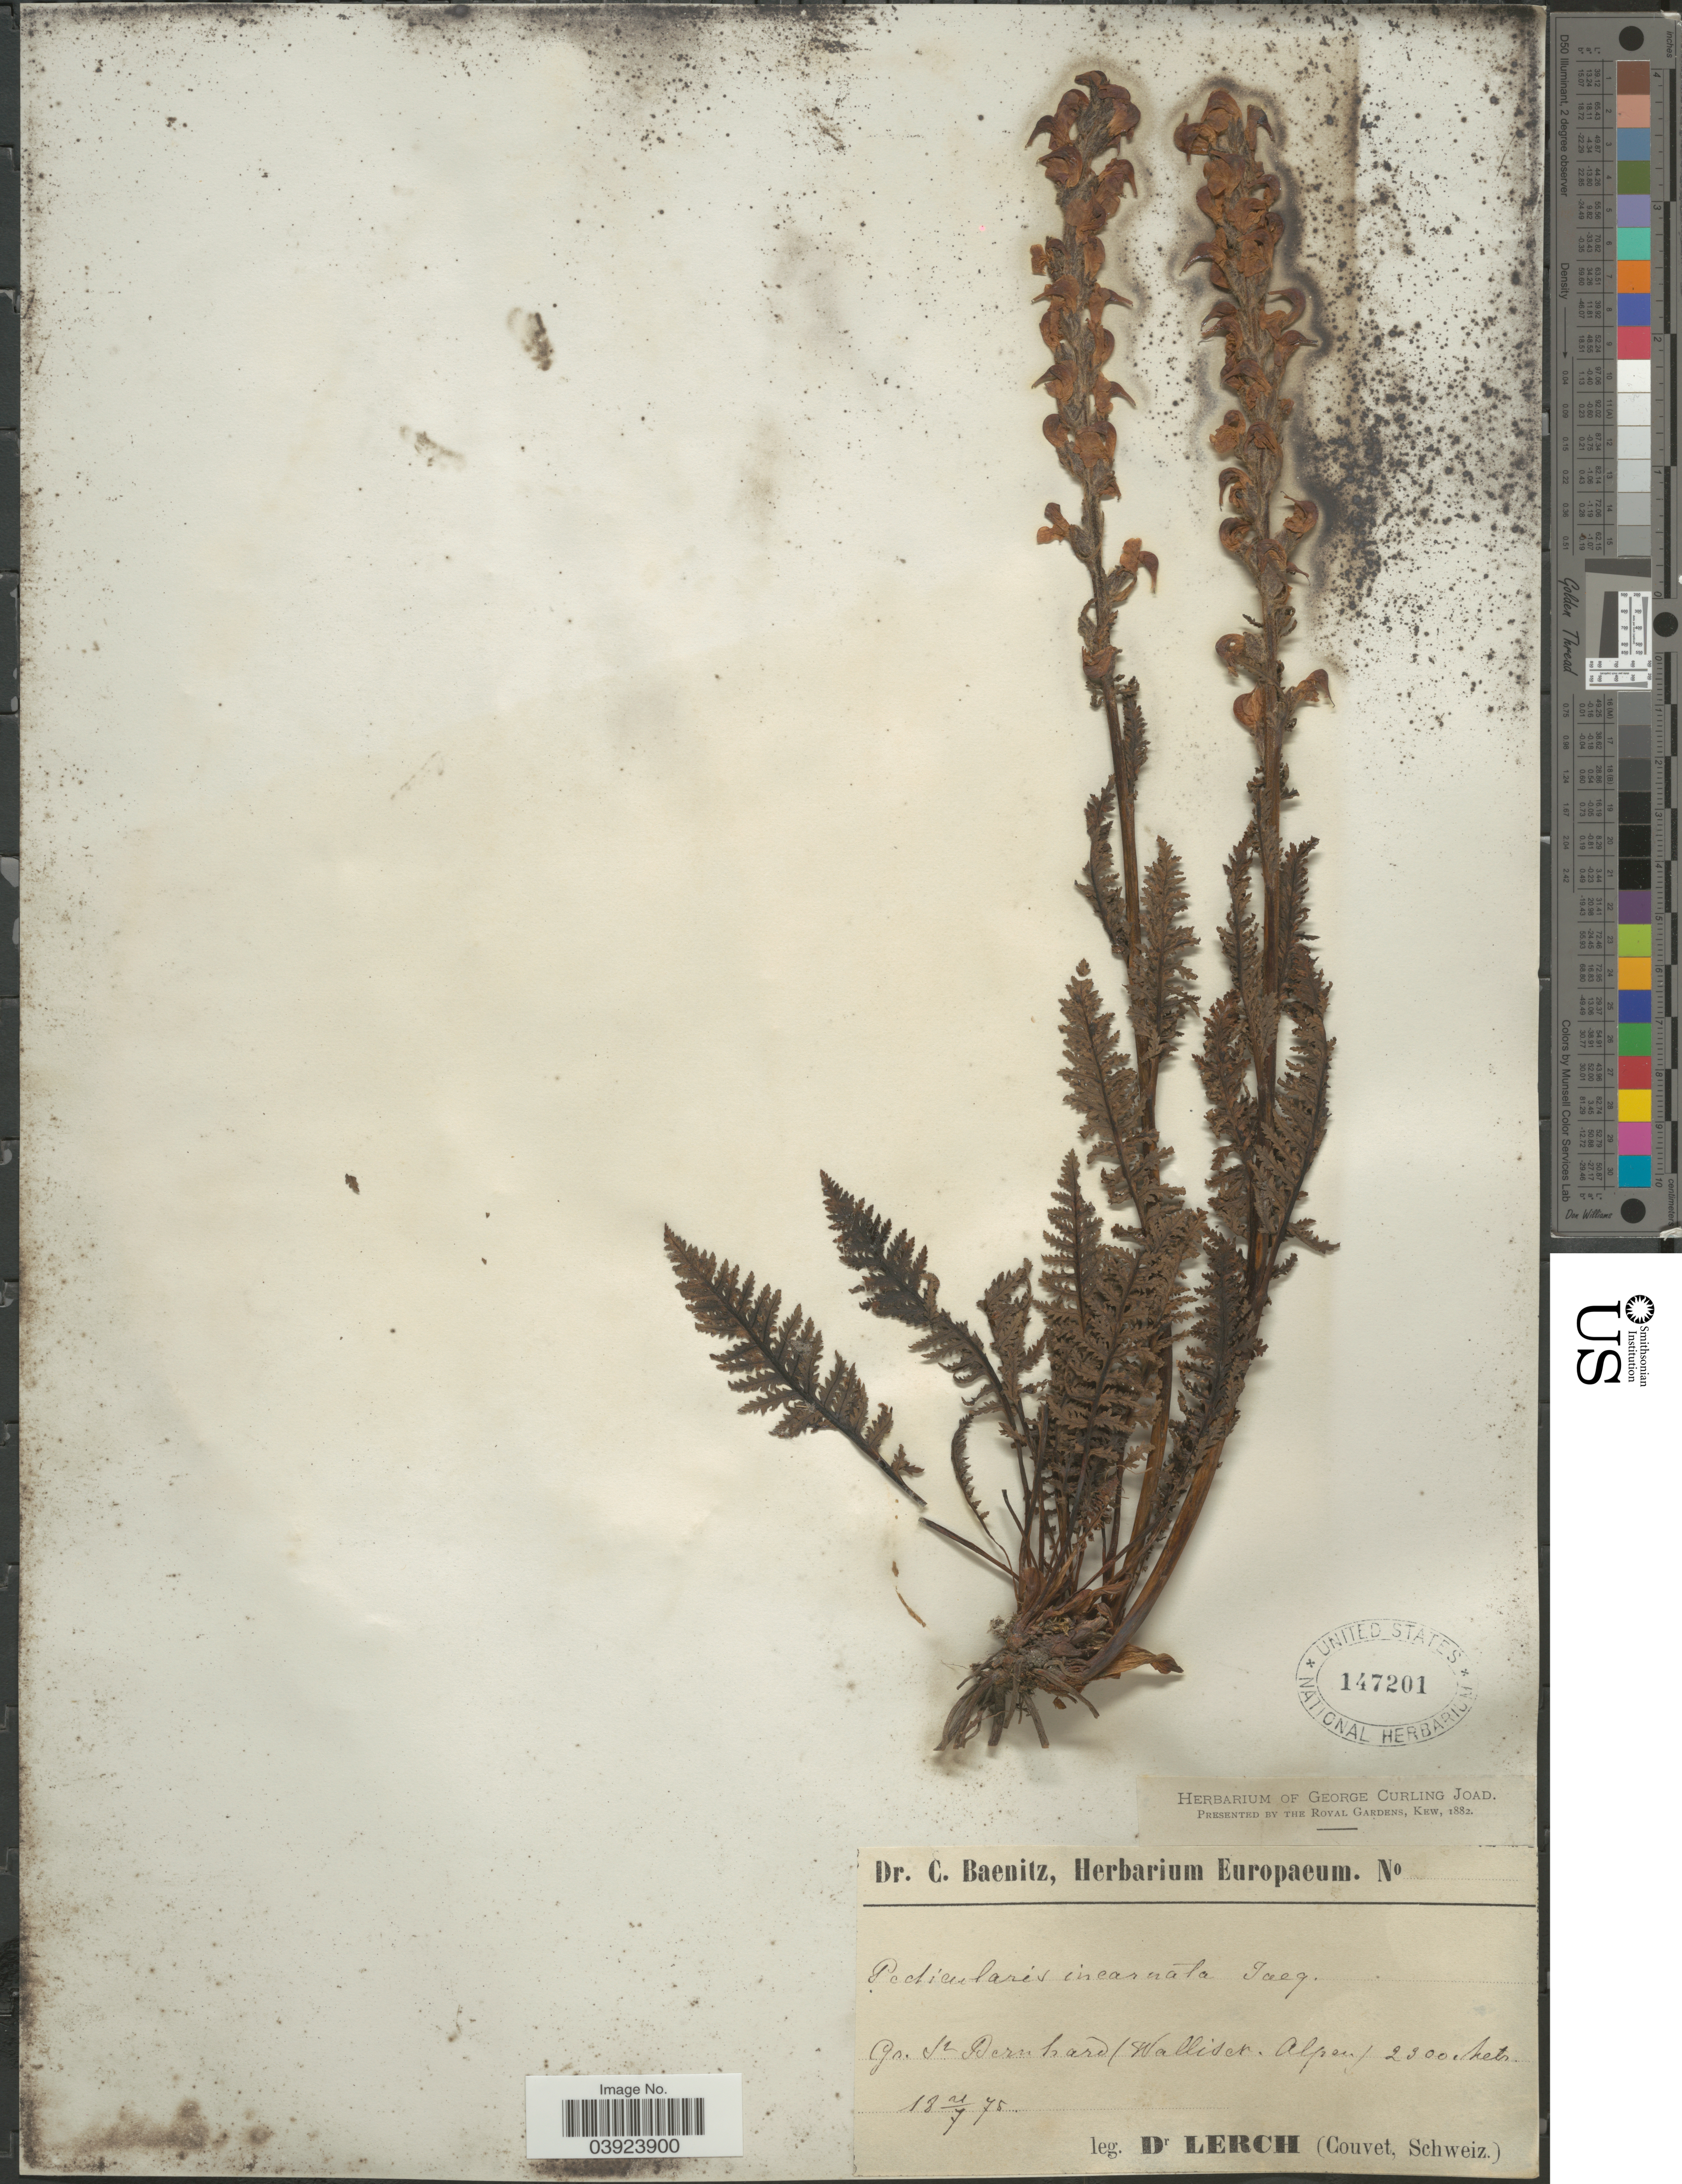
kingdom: Plantae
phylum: Tracheophyta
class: Magnoliopsida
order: Lamiales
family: Orobanchaceae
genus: Pedicularis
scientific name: Pedicularis incarnata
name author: L.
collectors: -. Lerch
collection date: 1875-07-21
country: Switzerland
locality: Gr. St. Deruhard (Walliser. Alpen).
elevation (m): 2300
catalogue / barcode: US 147201